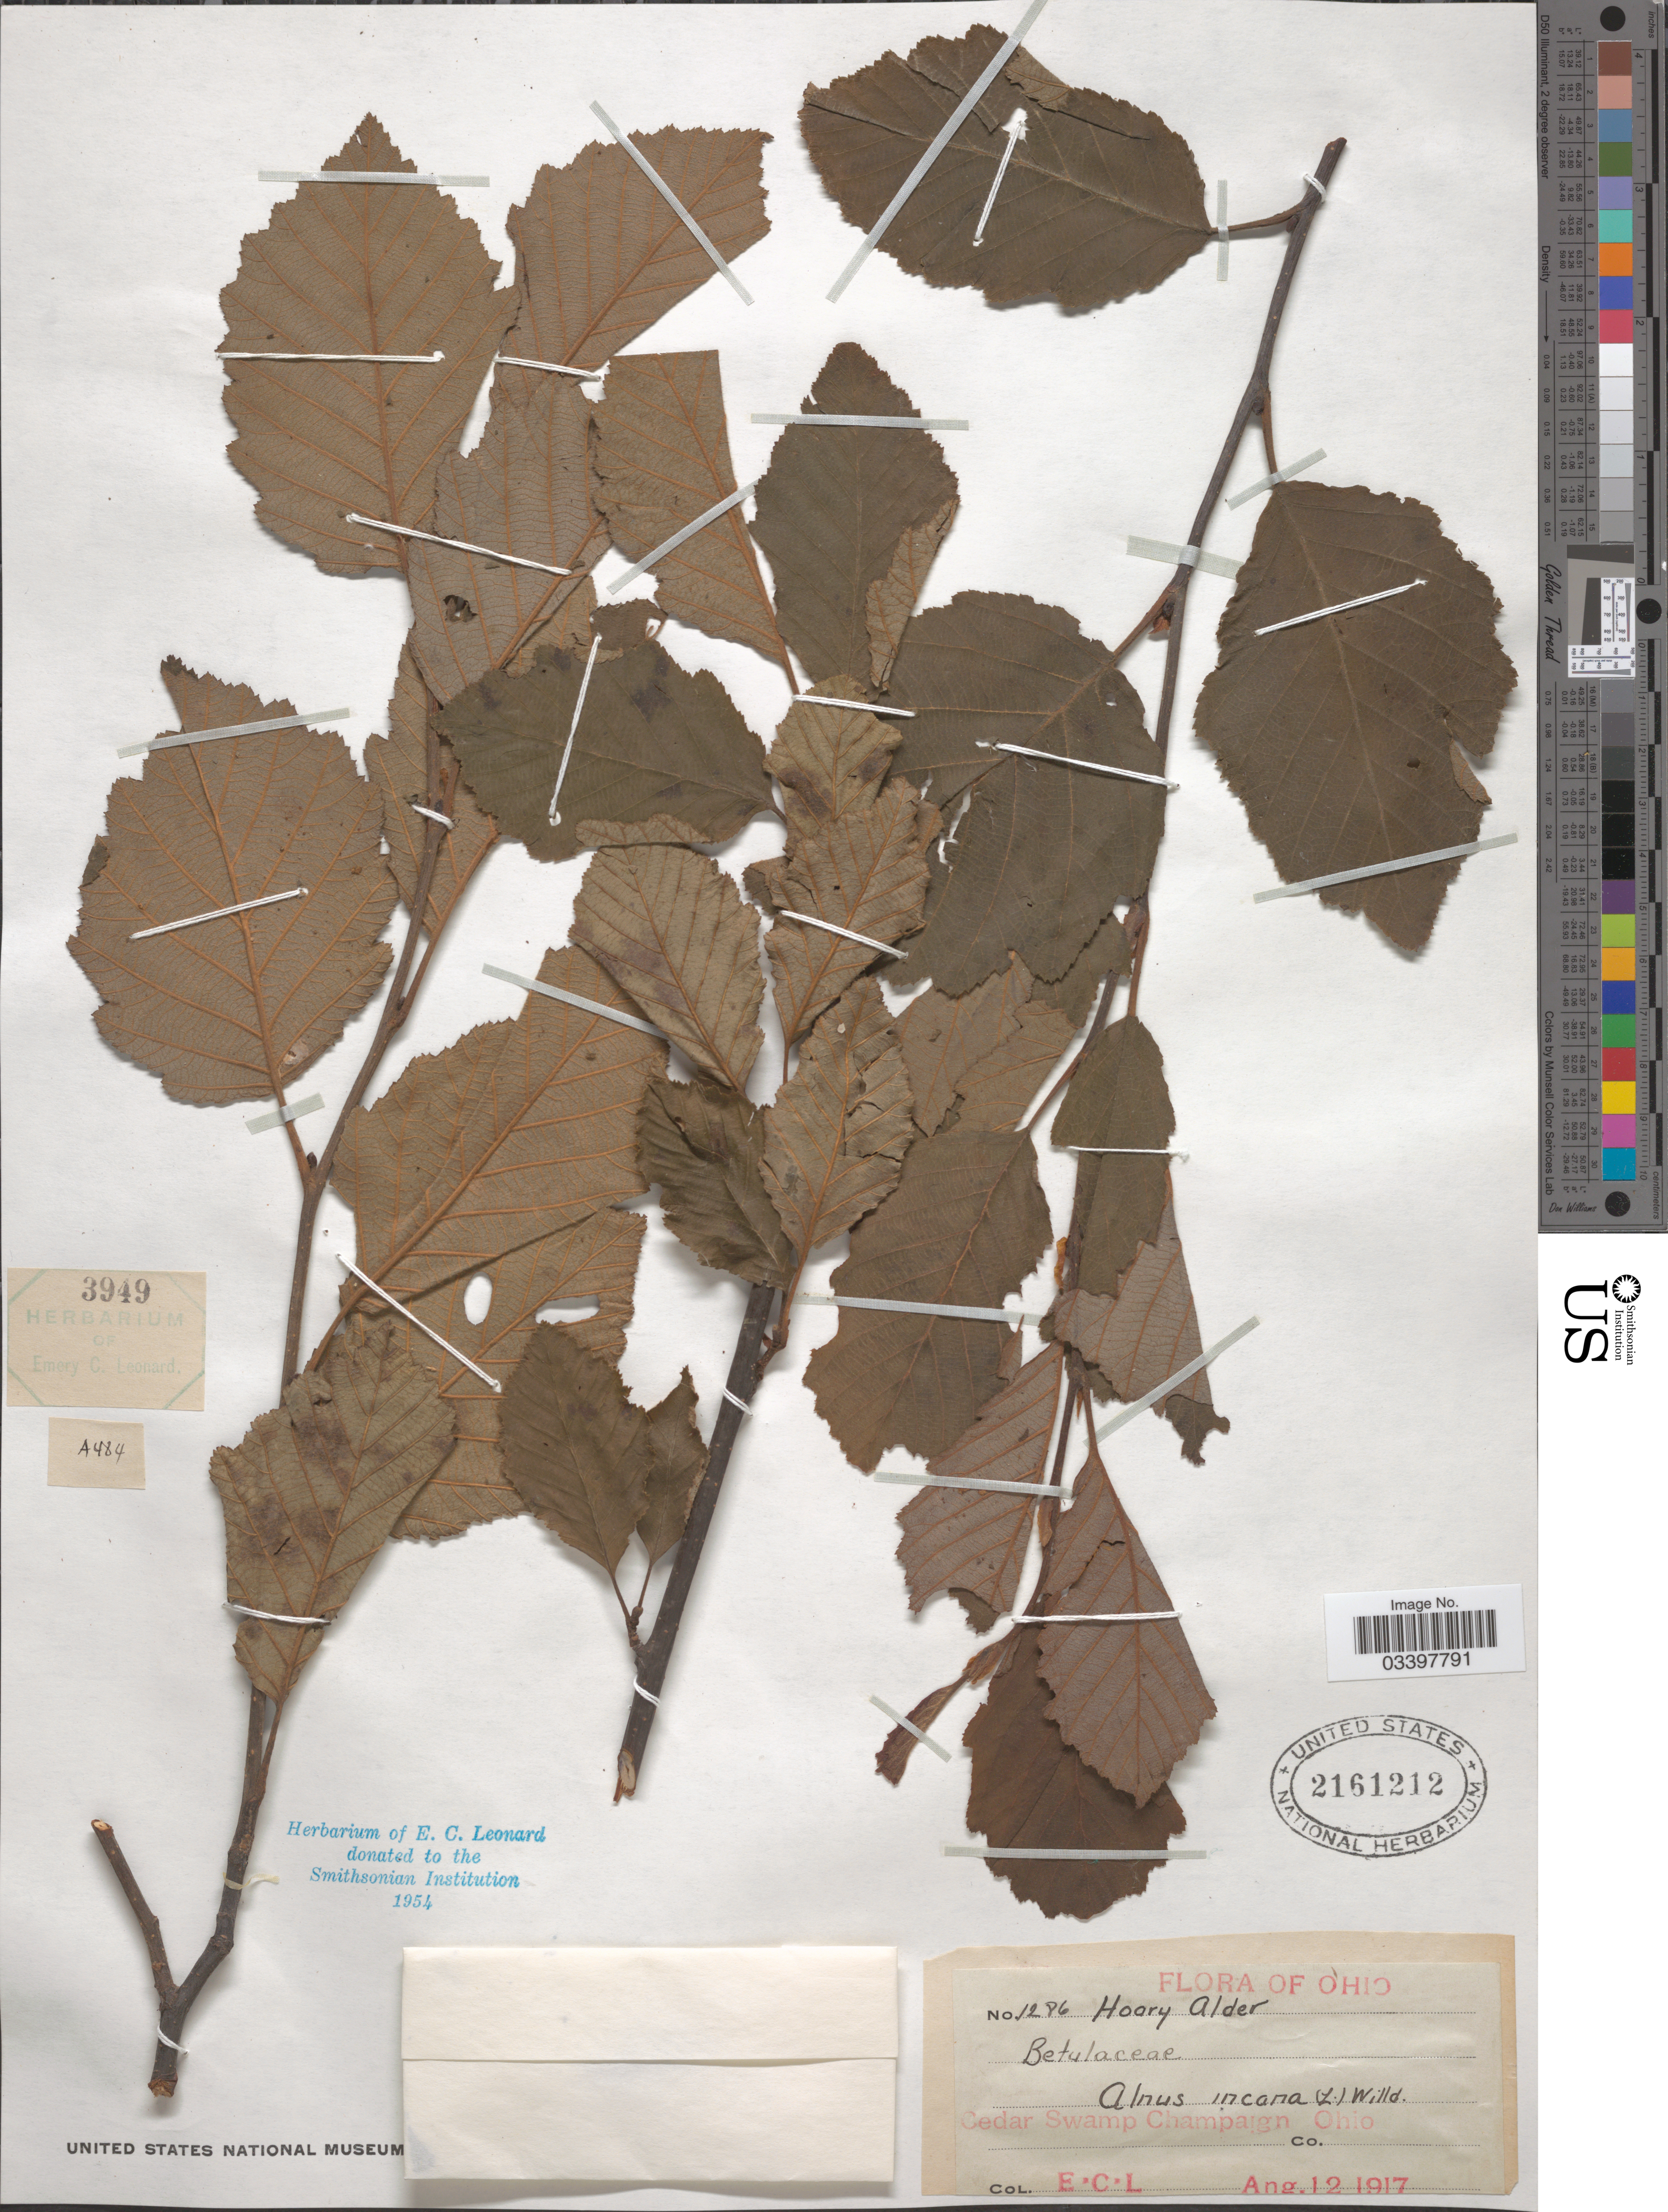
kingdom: Plantae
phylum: Tracheophyta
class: Magnoliopsida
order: Fagales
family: Betulaceae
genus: Alnus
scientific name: Alnus incana subsp. rugosa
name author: (Du Roi) R.T. Clausen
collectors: E. C. Leonard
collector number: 1286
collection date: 1917-08-12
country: United States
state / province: Ohio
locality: Cedar Swamp Champaign.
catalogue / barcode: US 2161212